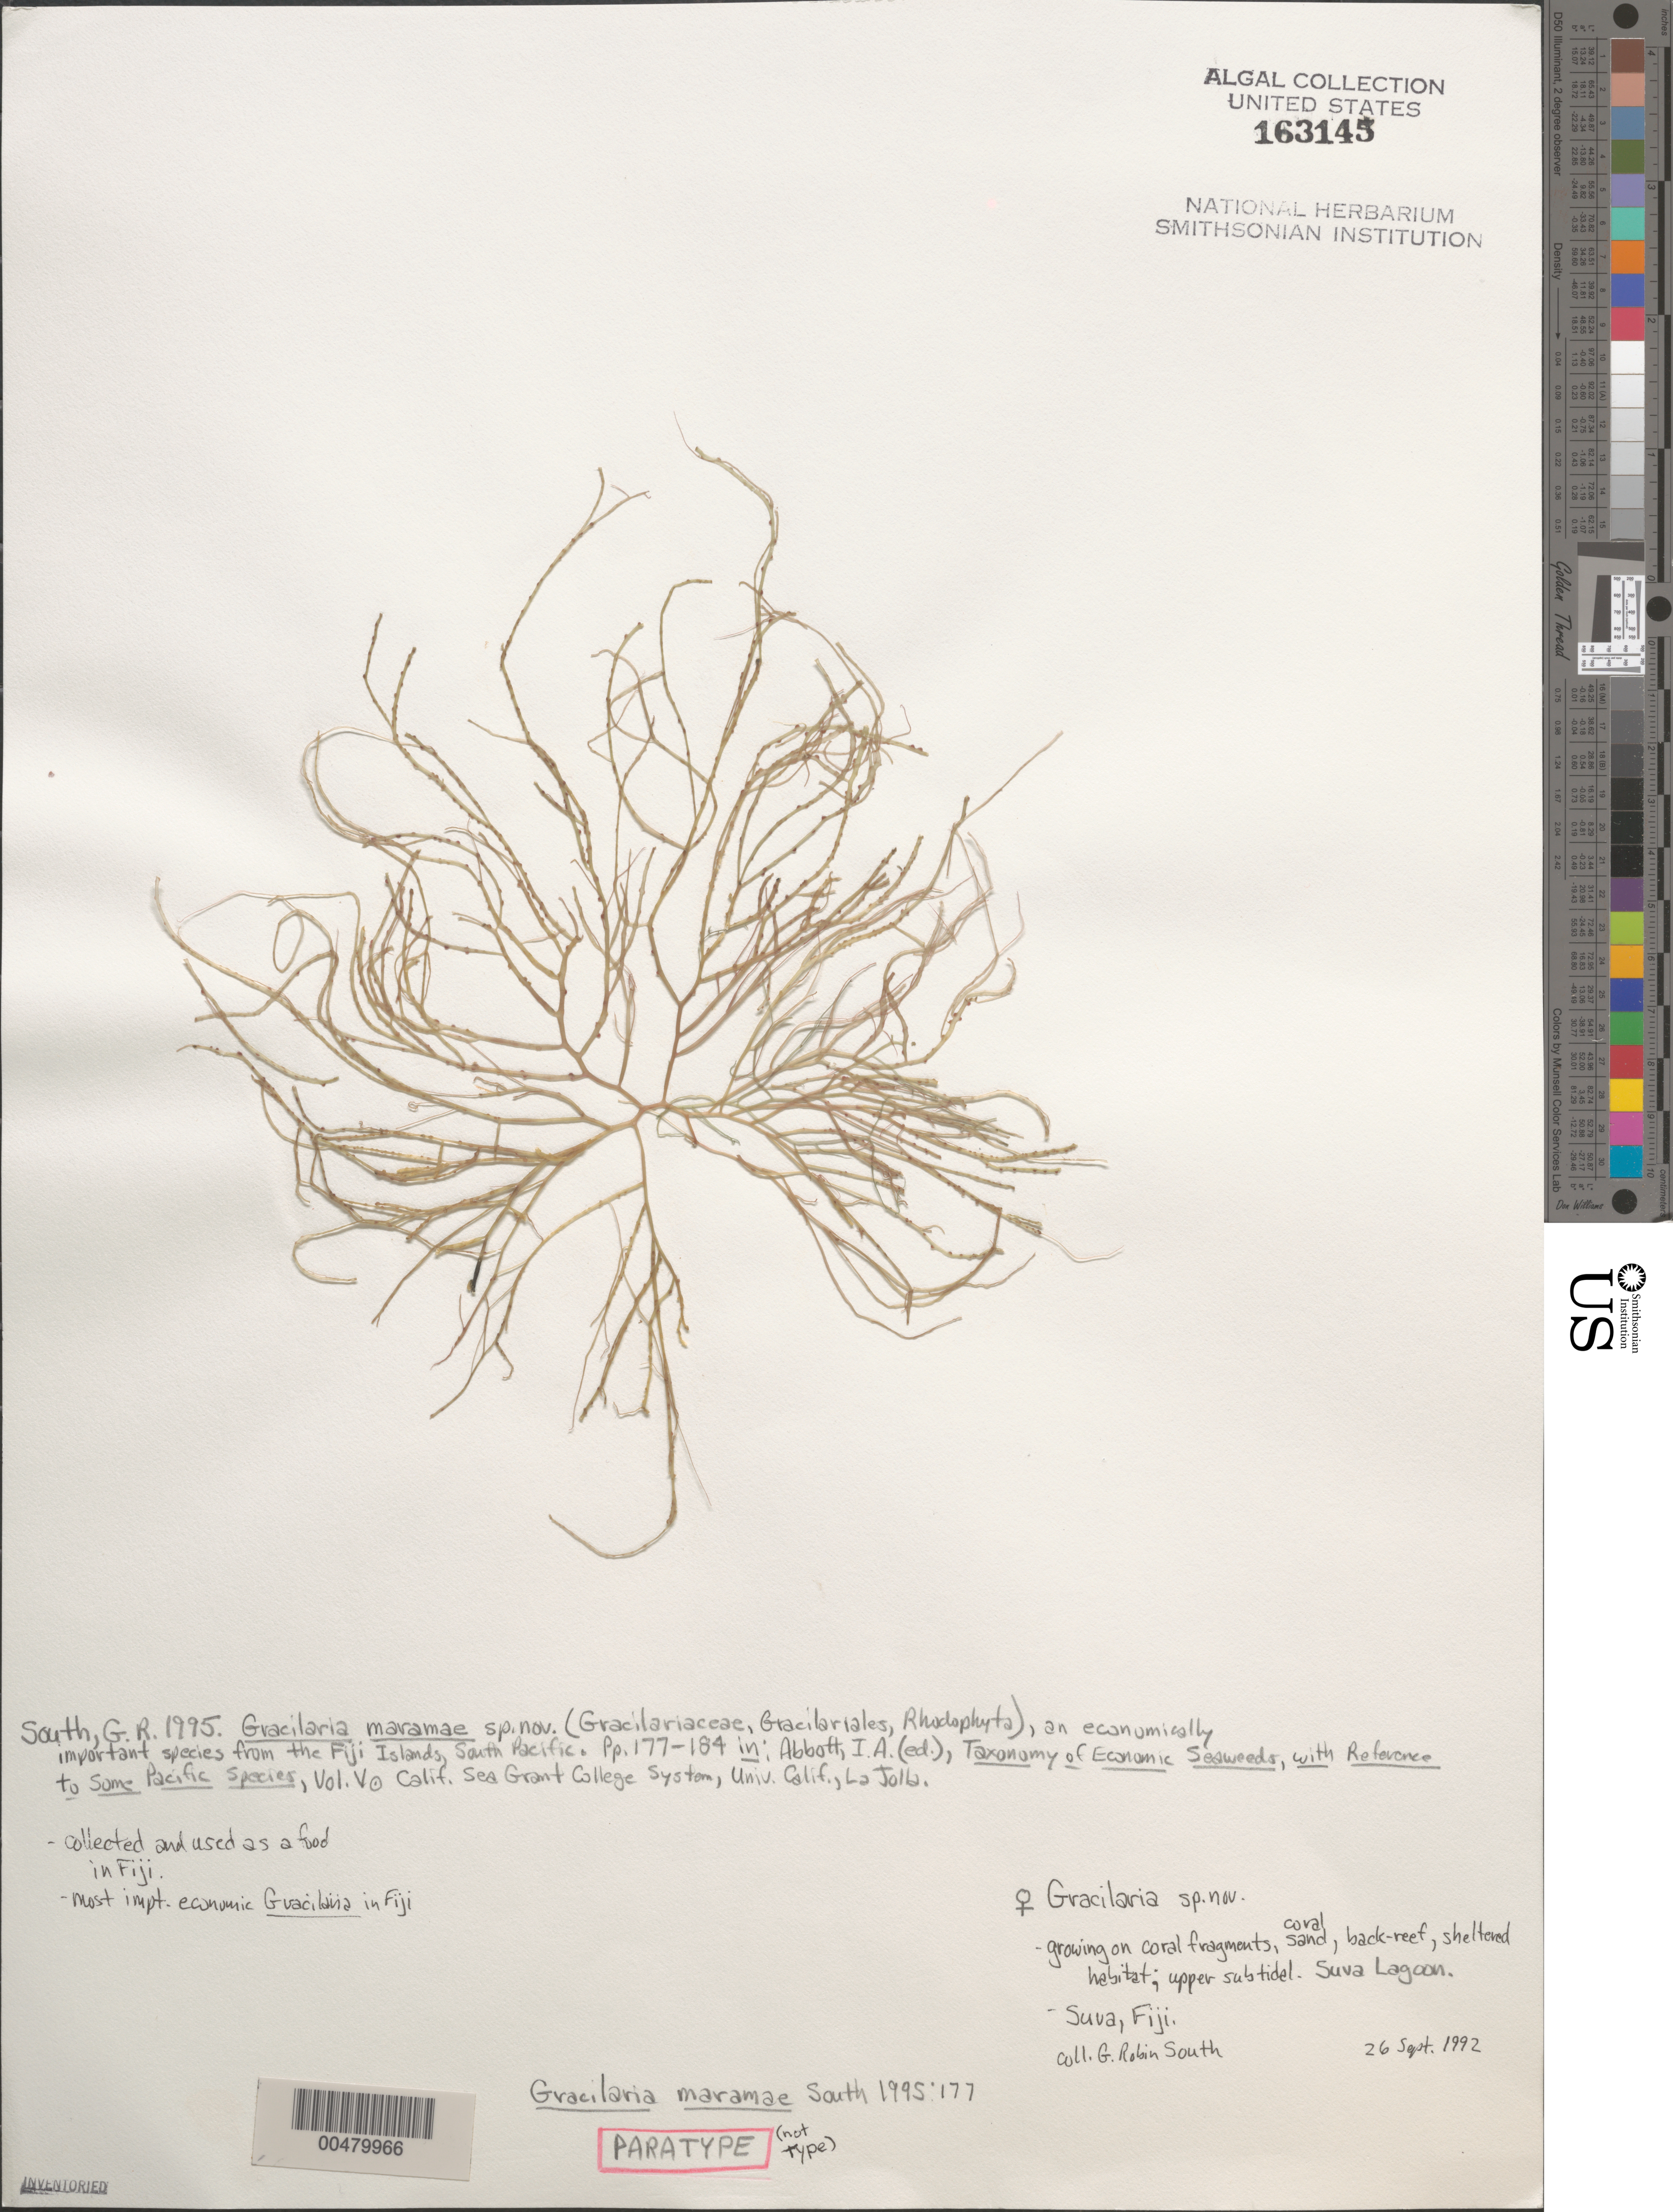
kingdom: Plantae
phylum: Rhodophyta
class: Florideophyceae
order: Gracilariales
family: Gracilariaceae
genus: Gracilaria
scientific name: Gracilaria maramae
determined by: South, G. R.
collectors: G. R. South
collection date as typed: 26 Sep 1992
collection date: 1992-09-26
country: Fiji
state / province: Central Division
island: Viti Levu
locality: Suva lagoon, suva, viti levu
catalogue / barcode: US 163145